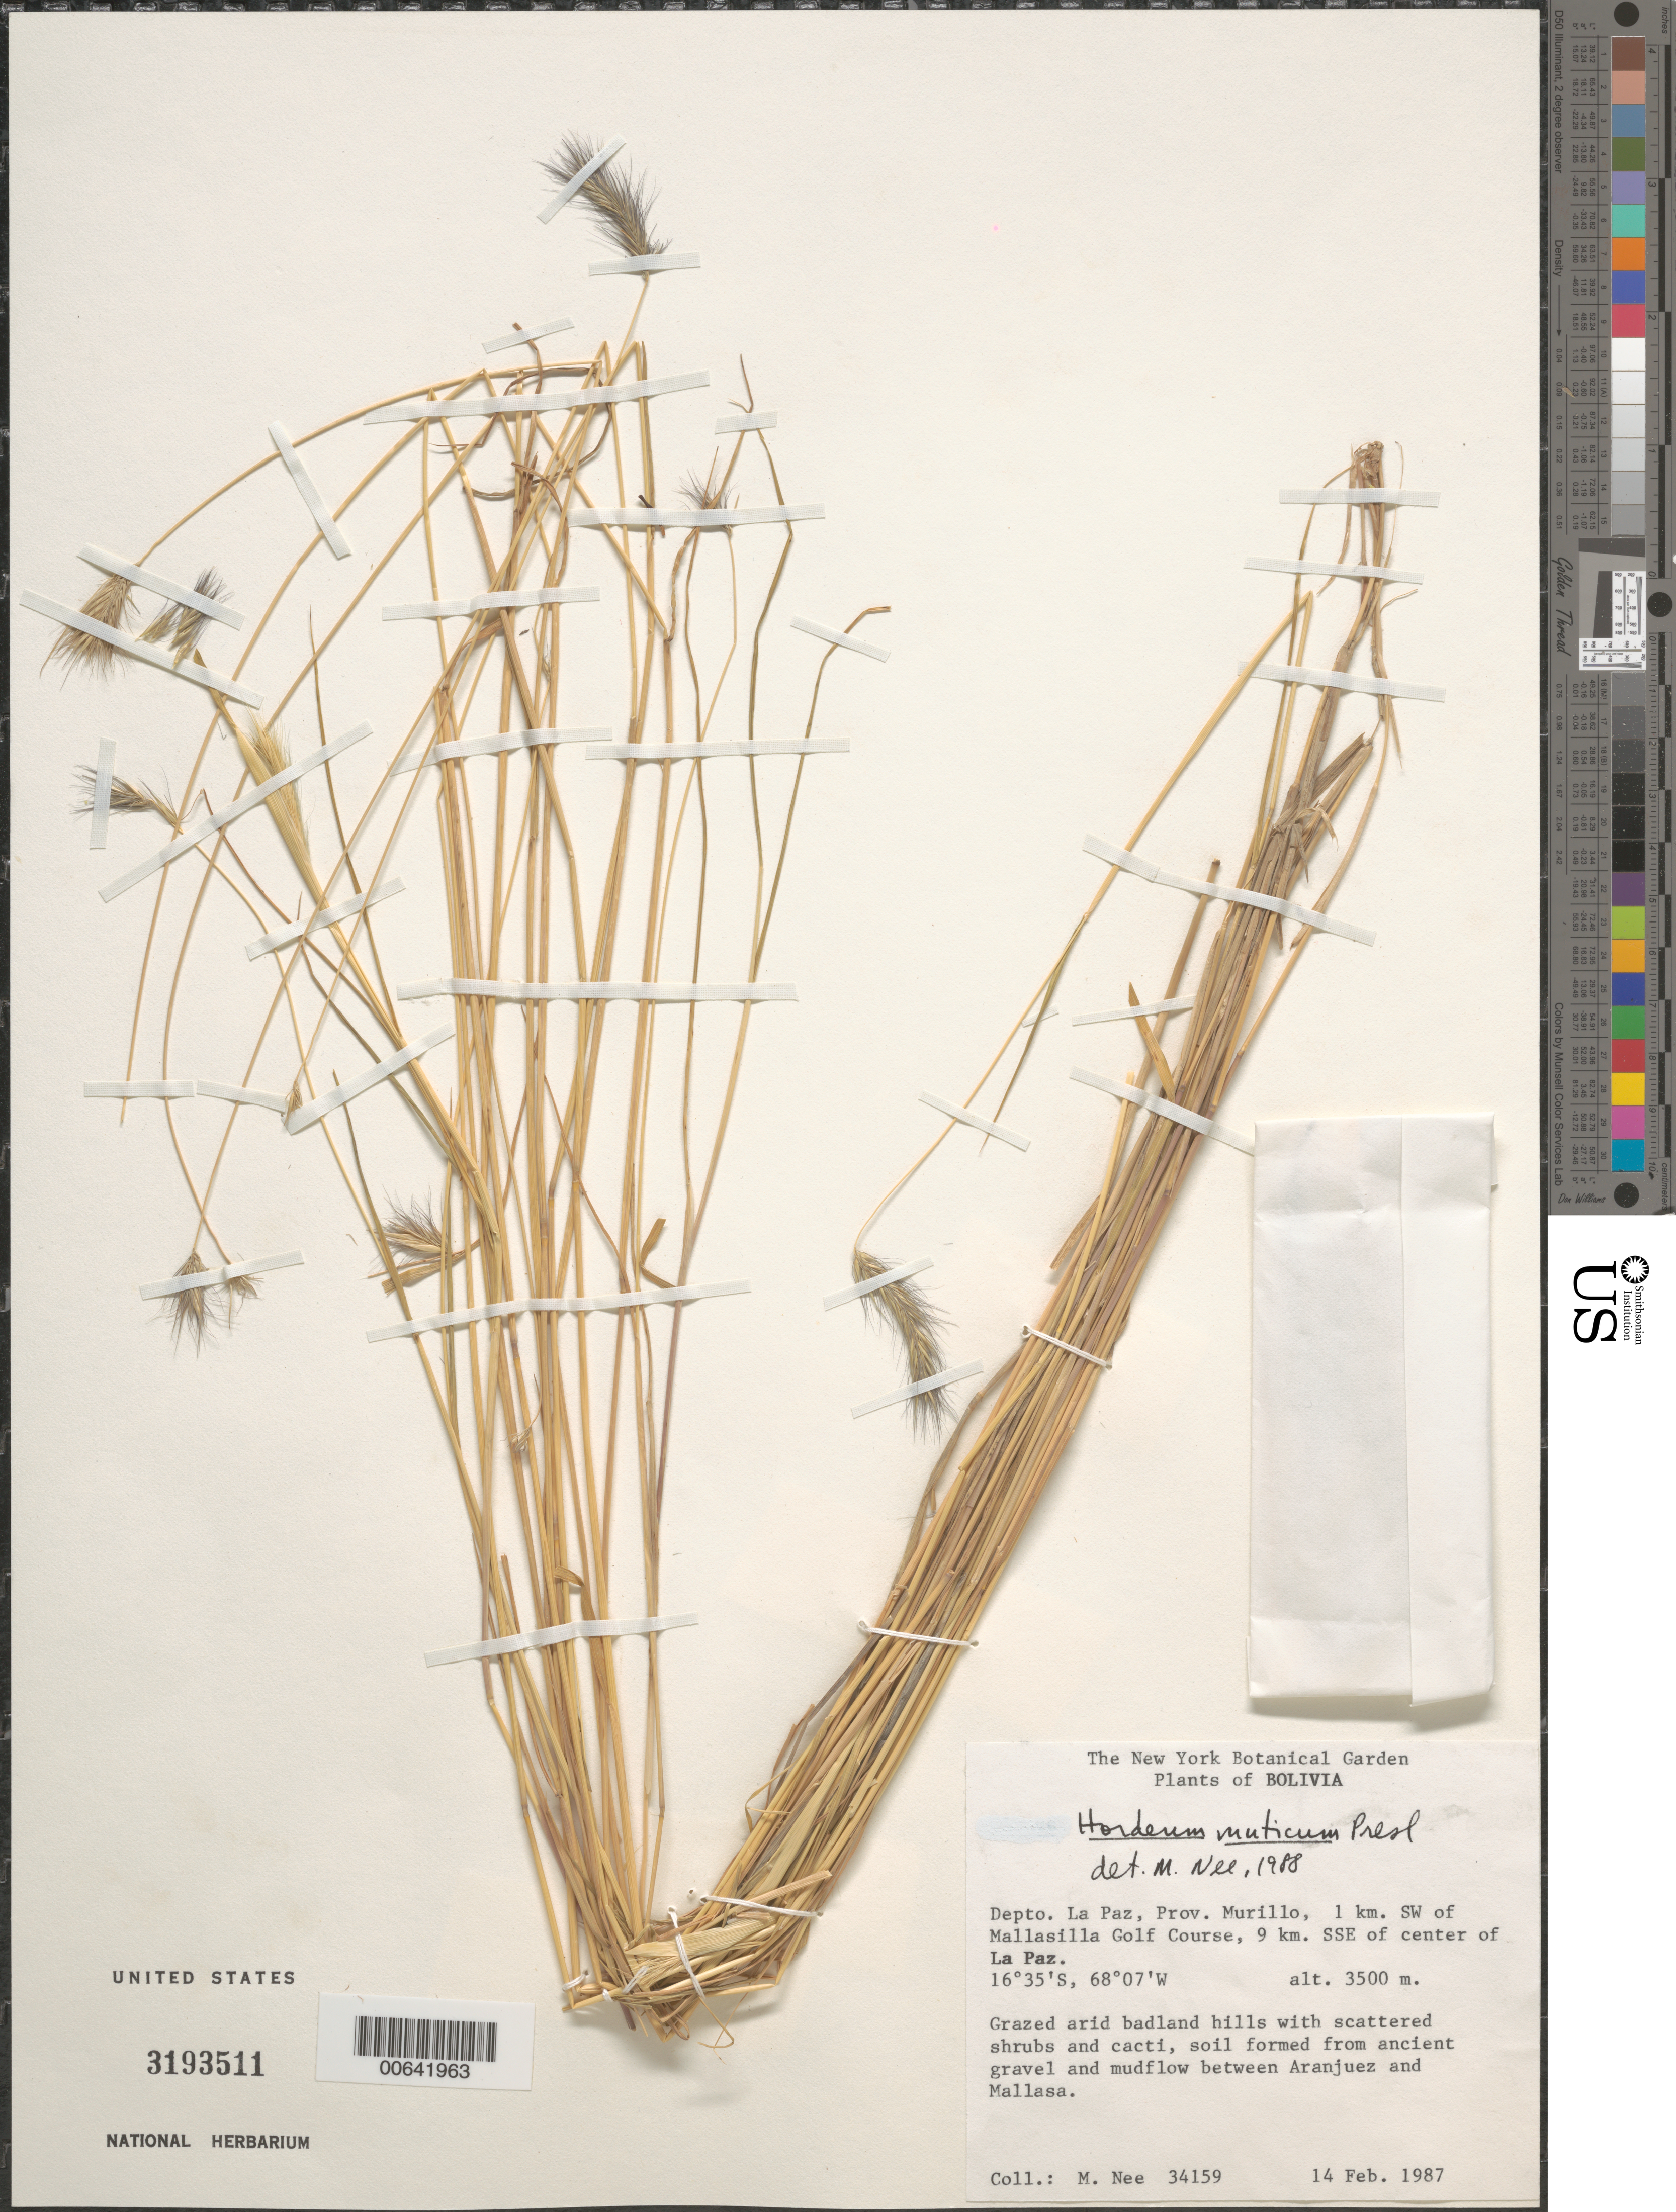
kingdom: Plantae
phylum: Tracheophyta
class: Liliopsida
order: Poales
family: Poaceae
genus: Hordeum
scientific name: Hordeum muticum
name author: J. Presl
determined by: Nee, Michael H.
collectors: M. Nee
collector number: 34159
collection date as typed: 14 Feb 1987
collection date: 1987-02-14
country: Bolivia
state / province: La Paz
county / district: Murillo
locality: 1 km SE de Mallasilla, 9 km SSE del centro de la Ciudad de La Paz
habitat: Zona áridad con gramineas arbustos y cactus.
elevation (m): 3500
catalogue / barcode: US 3193511